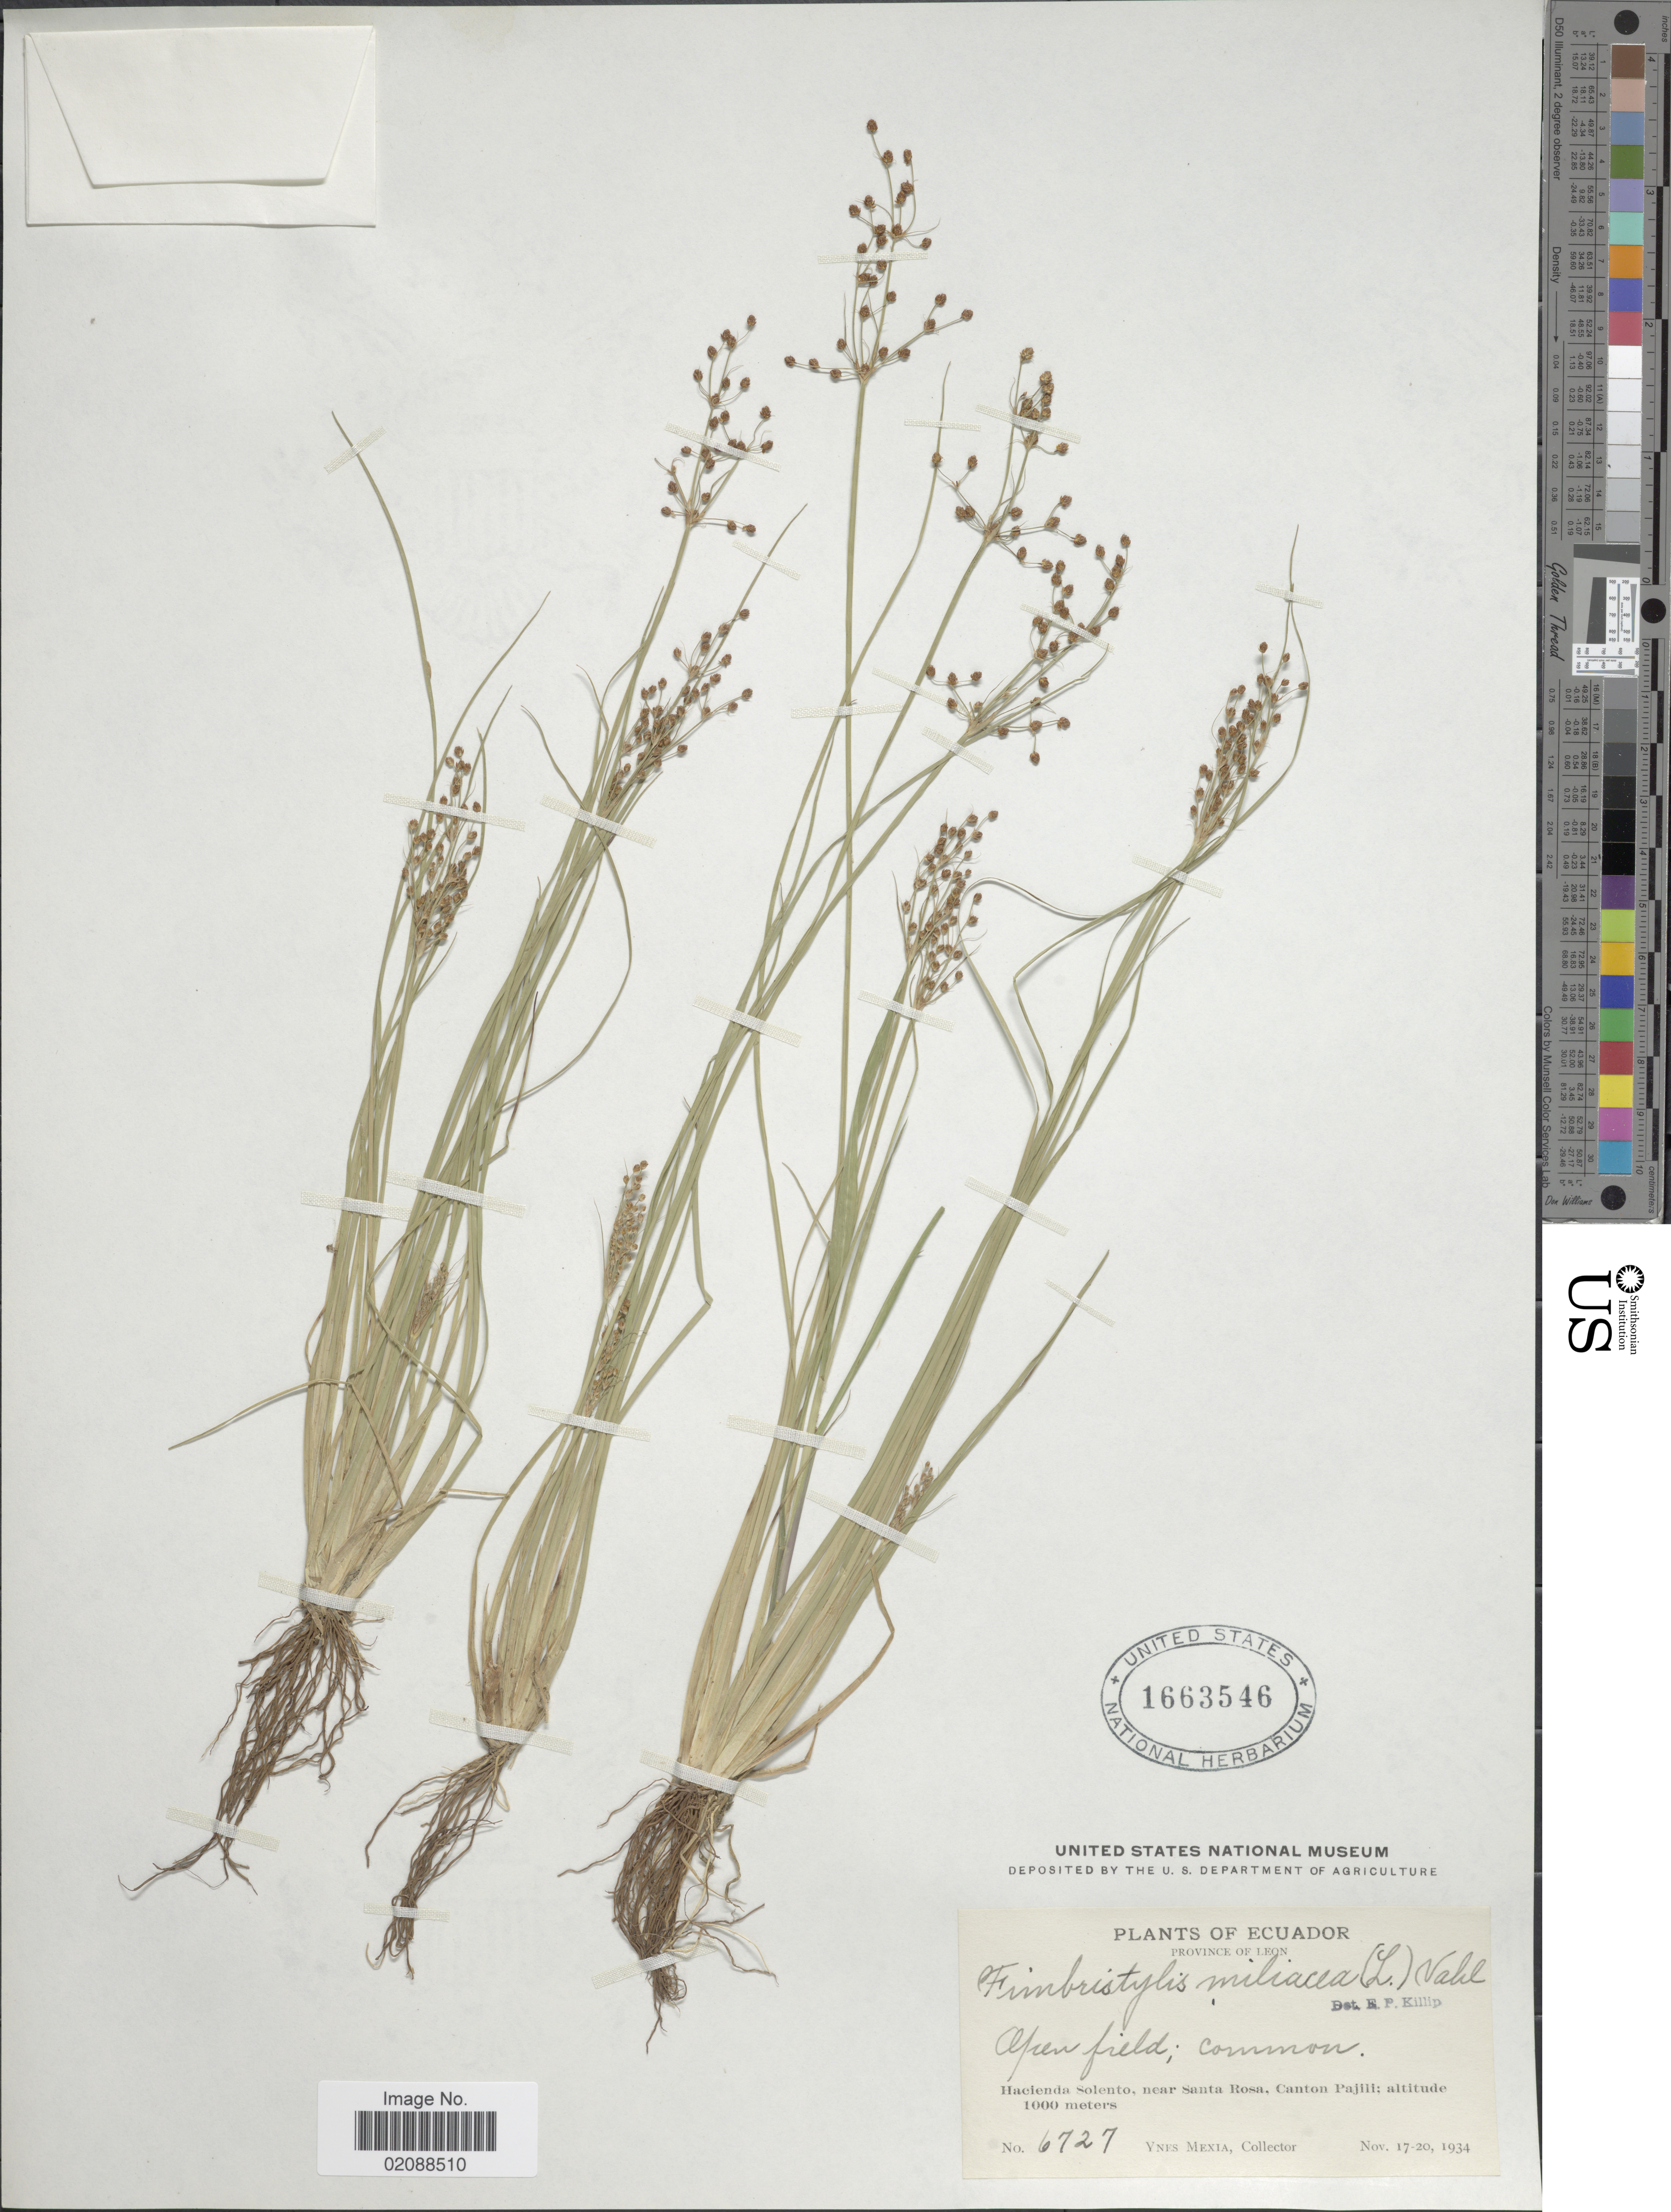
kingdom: Plantae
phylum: Tracheophyta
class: Liliopsida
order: Poales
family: Cyperaceae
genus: Fimbristylis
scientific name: Fimbristylis littoralis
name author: Gaudich.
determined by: Strong, M. T., (US), Smithsonian Institution - National Museum of Natural History (UNITED STATES)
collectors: Y. Mexia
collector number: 6727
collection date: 1934-11-17/1934-11-20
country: Ecuador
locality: Province of Leon. Hacienda Solento, near Santa Rosa, Canton Pajili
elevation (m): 1000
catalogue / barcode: US 1663546